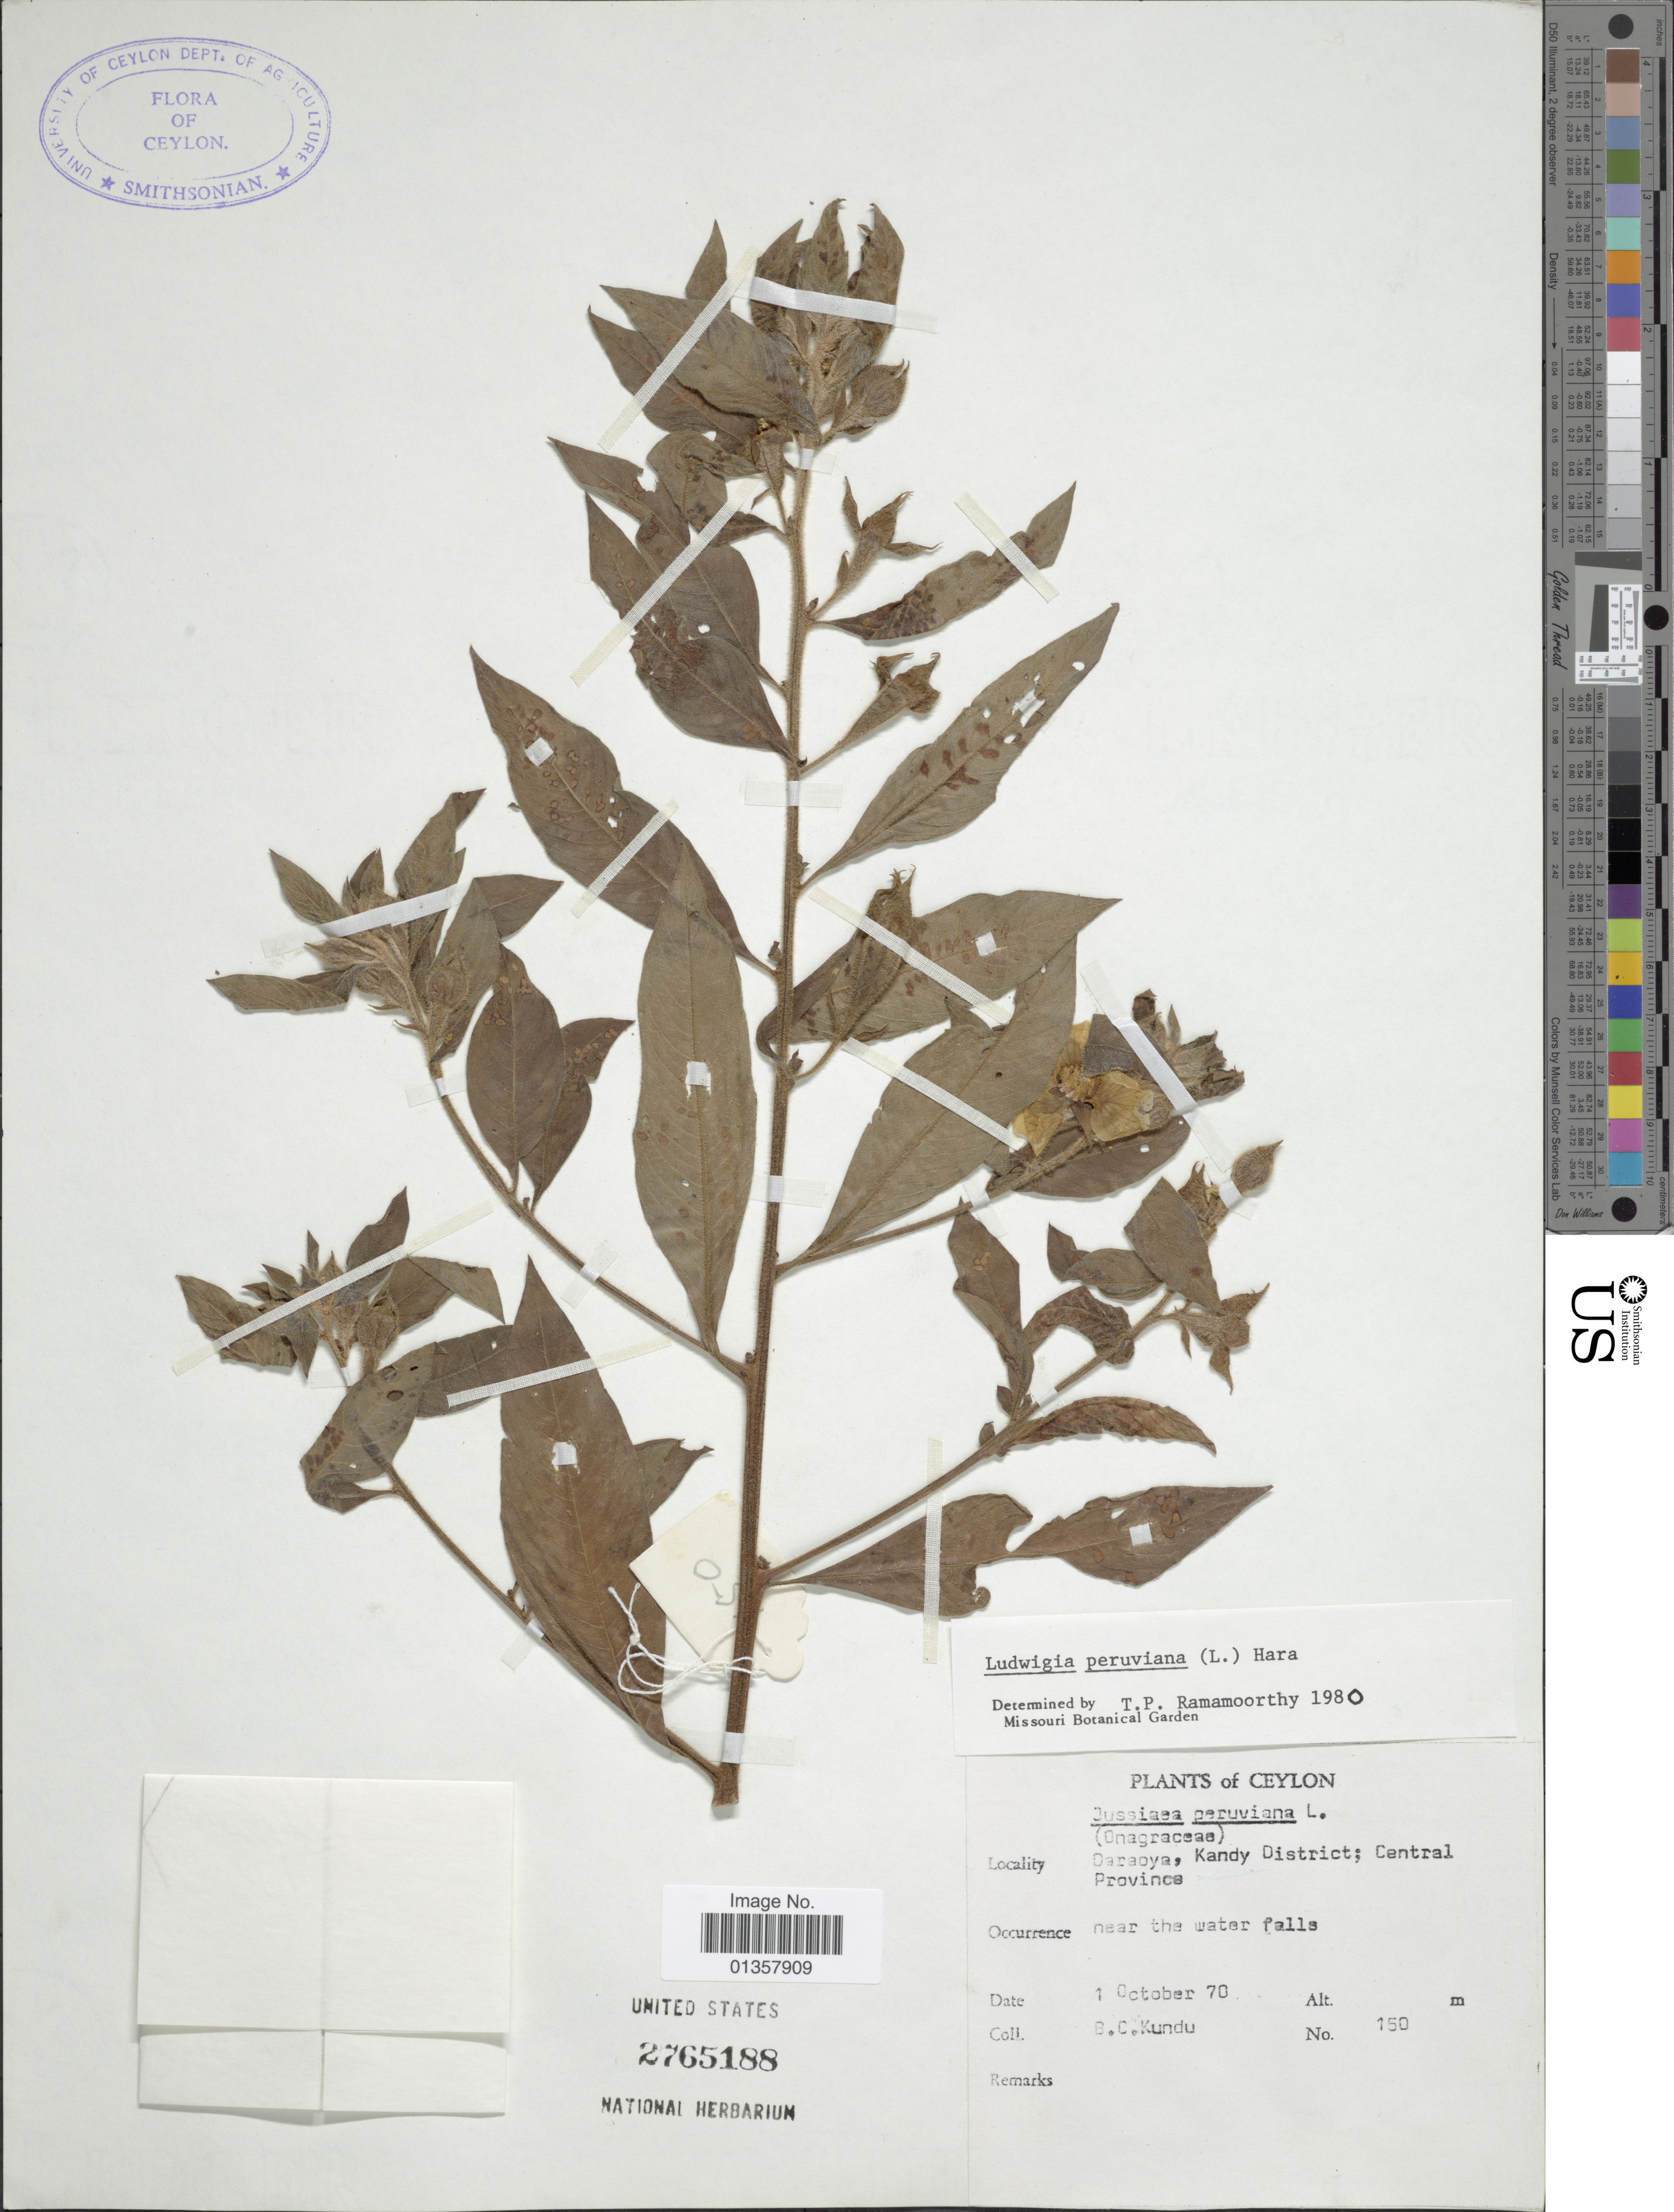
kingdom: Plantae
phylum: Tracheophyta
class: Magnoliopsida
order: Myrtales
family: Onagraceae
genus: Ludwigia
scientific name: Ludwigia peruviana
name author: (L.) H. Hara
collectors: B. C. Kundu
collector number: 150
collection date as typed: Transcribed d/m/y: 1/10/70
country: Sri Lanka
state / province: Central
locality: Daraoya, Kandy District; Central Province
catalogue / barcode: US 2765188